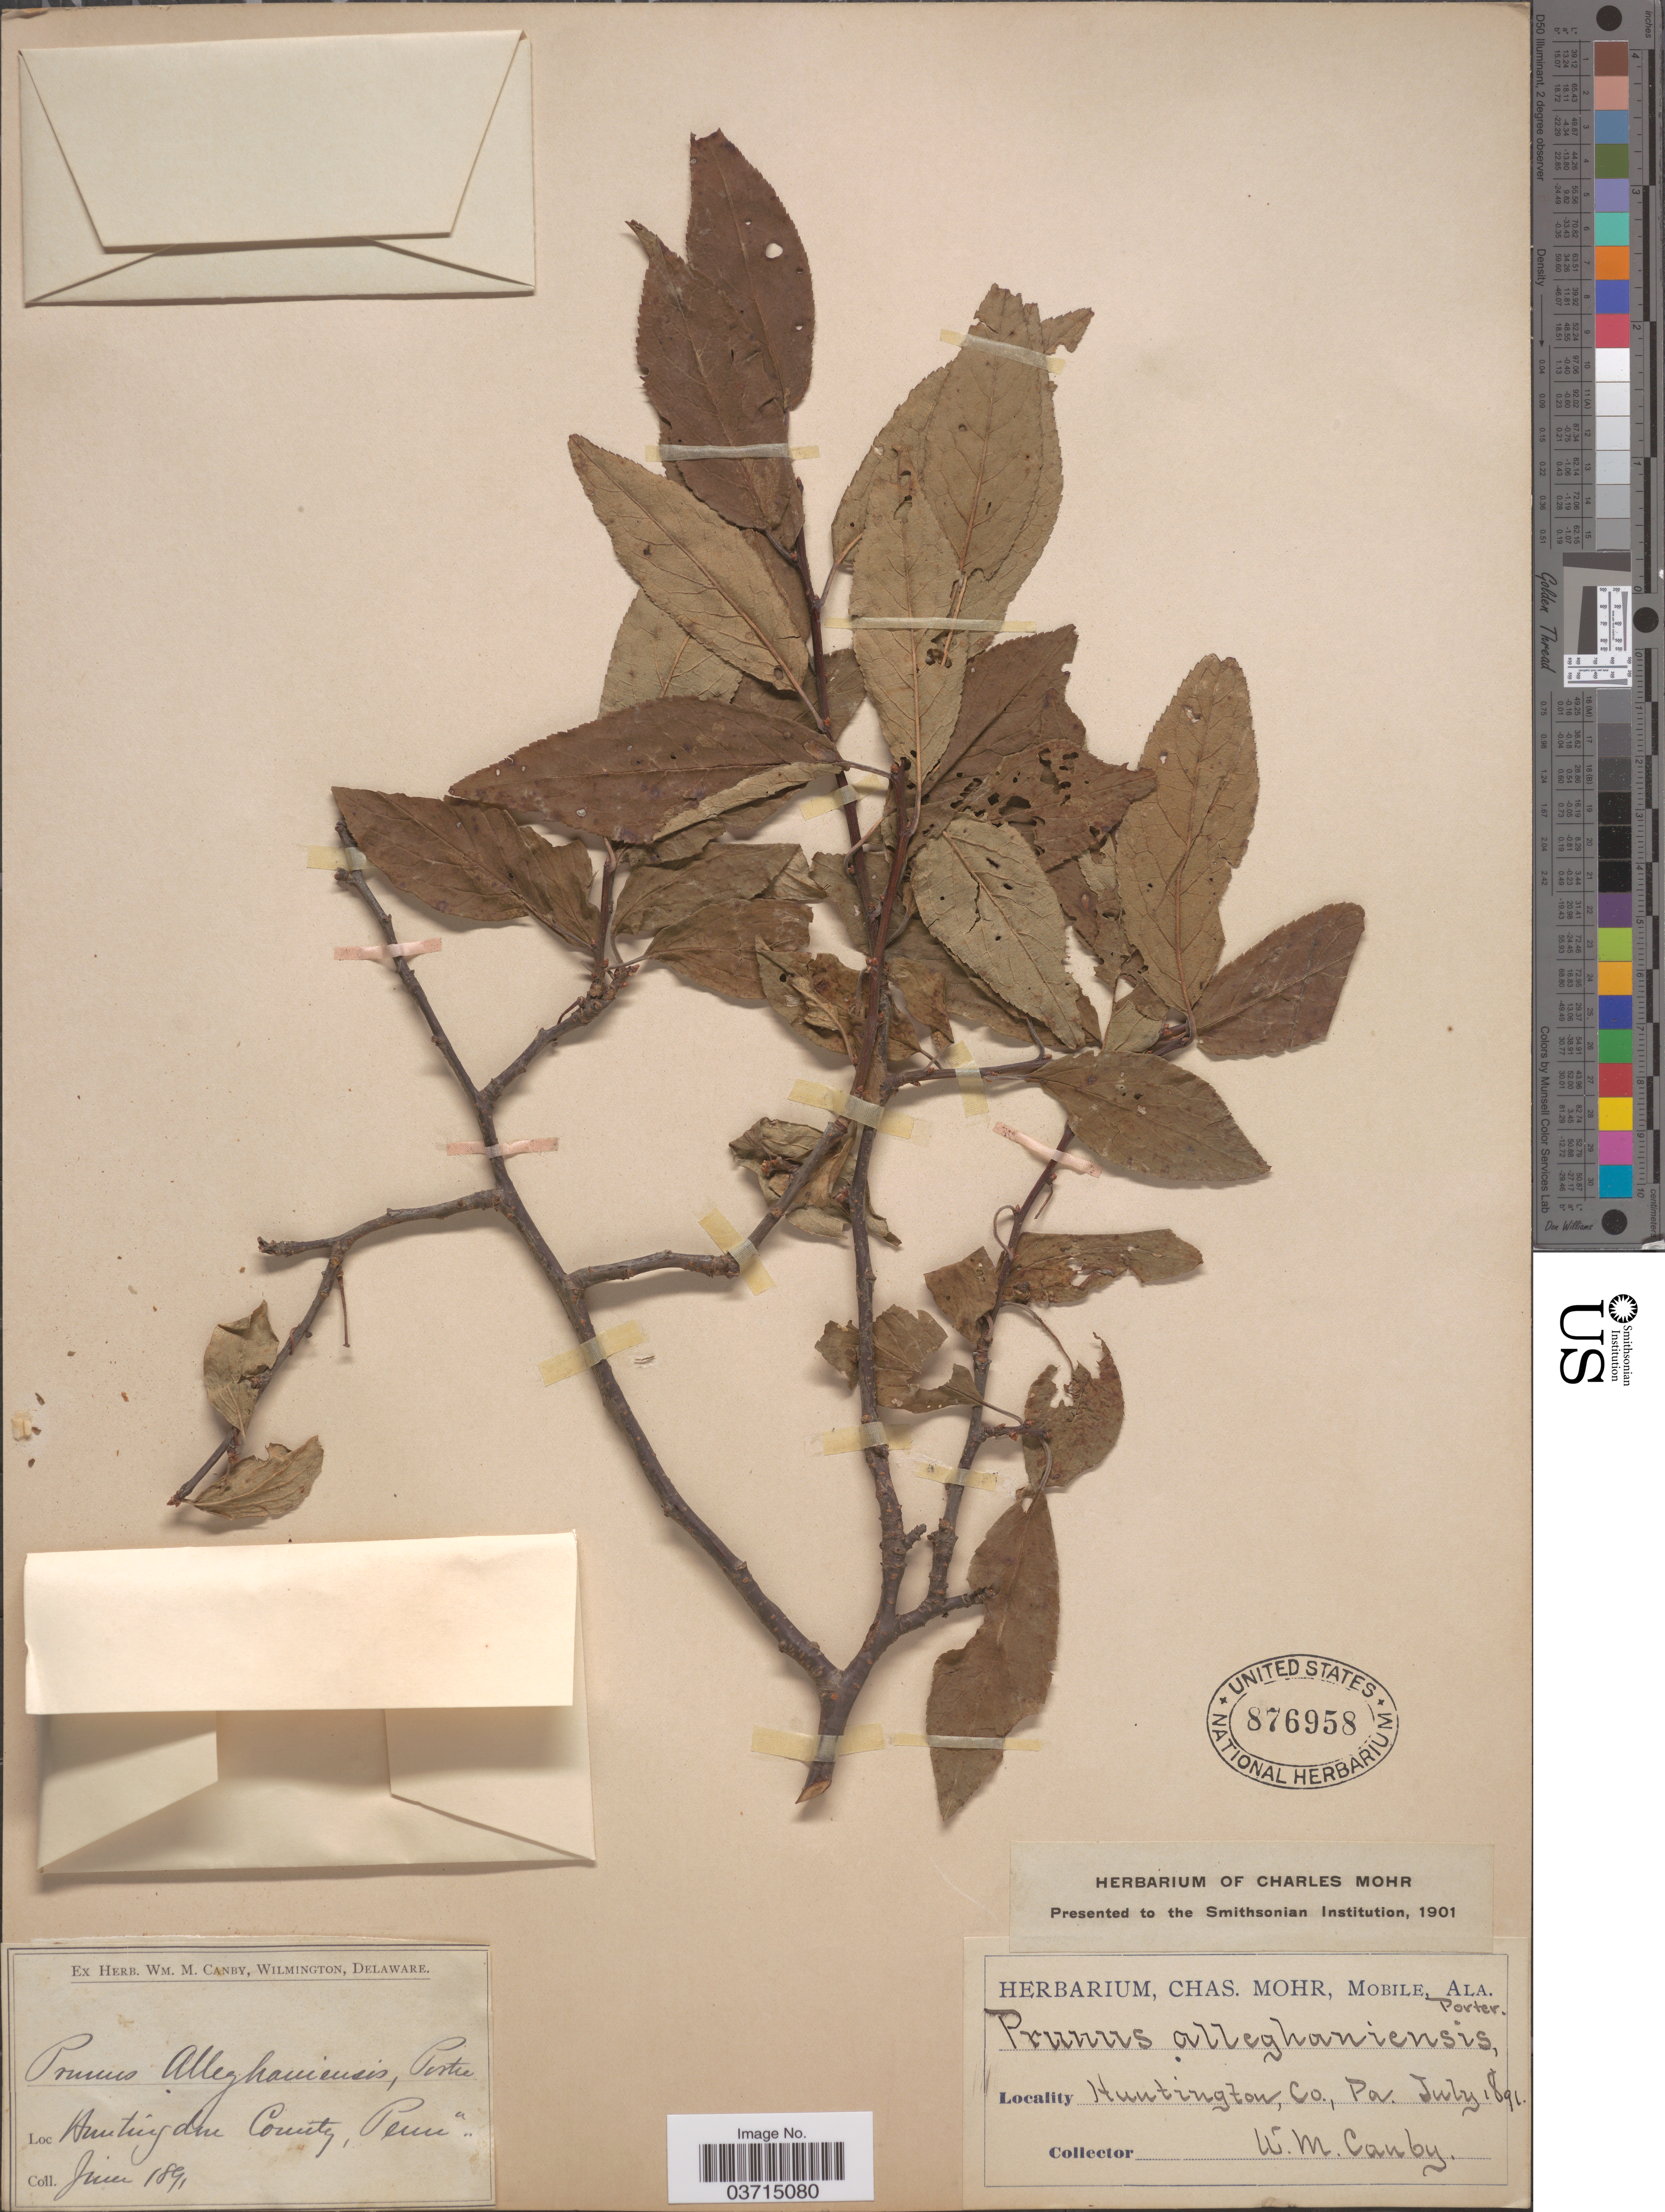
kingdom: Plantae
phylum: Tracheophyta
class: Magnoliopsida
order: Rosales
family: Rosaceae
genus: Prunus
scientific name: Prunus alleghaniensis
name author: Porter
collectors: W. M. Canby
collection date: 1891-06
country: United States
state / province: Pennsylvania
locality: Huntingdon County.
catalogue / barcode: US 876958